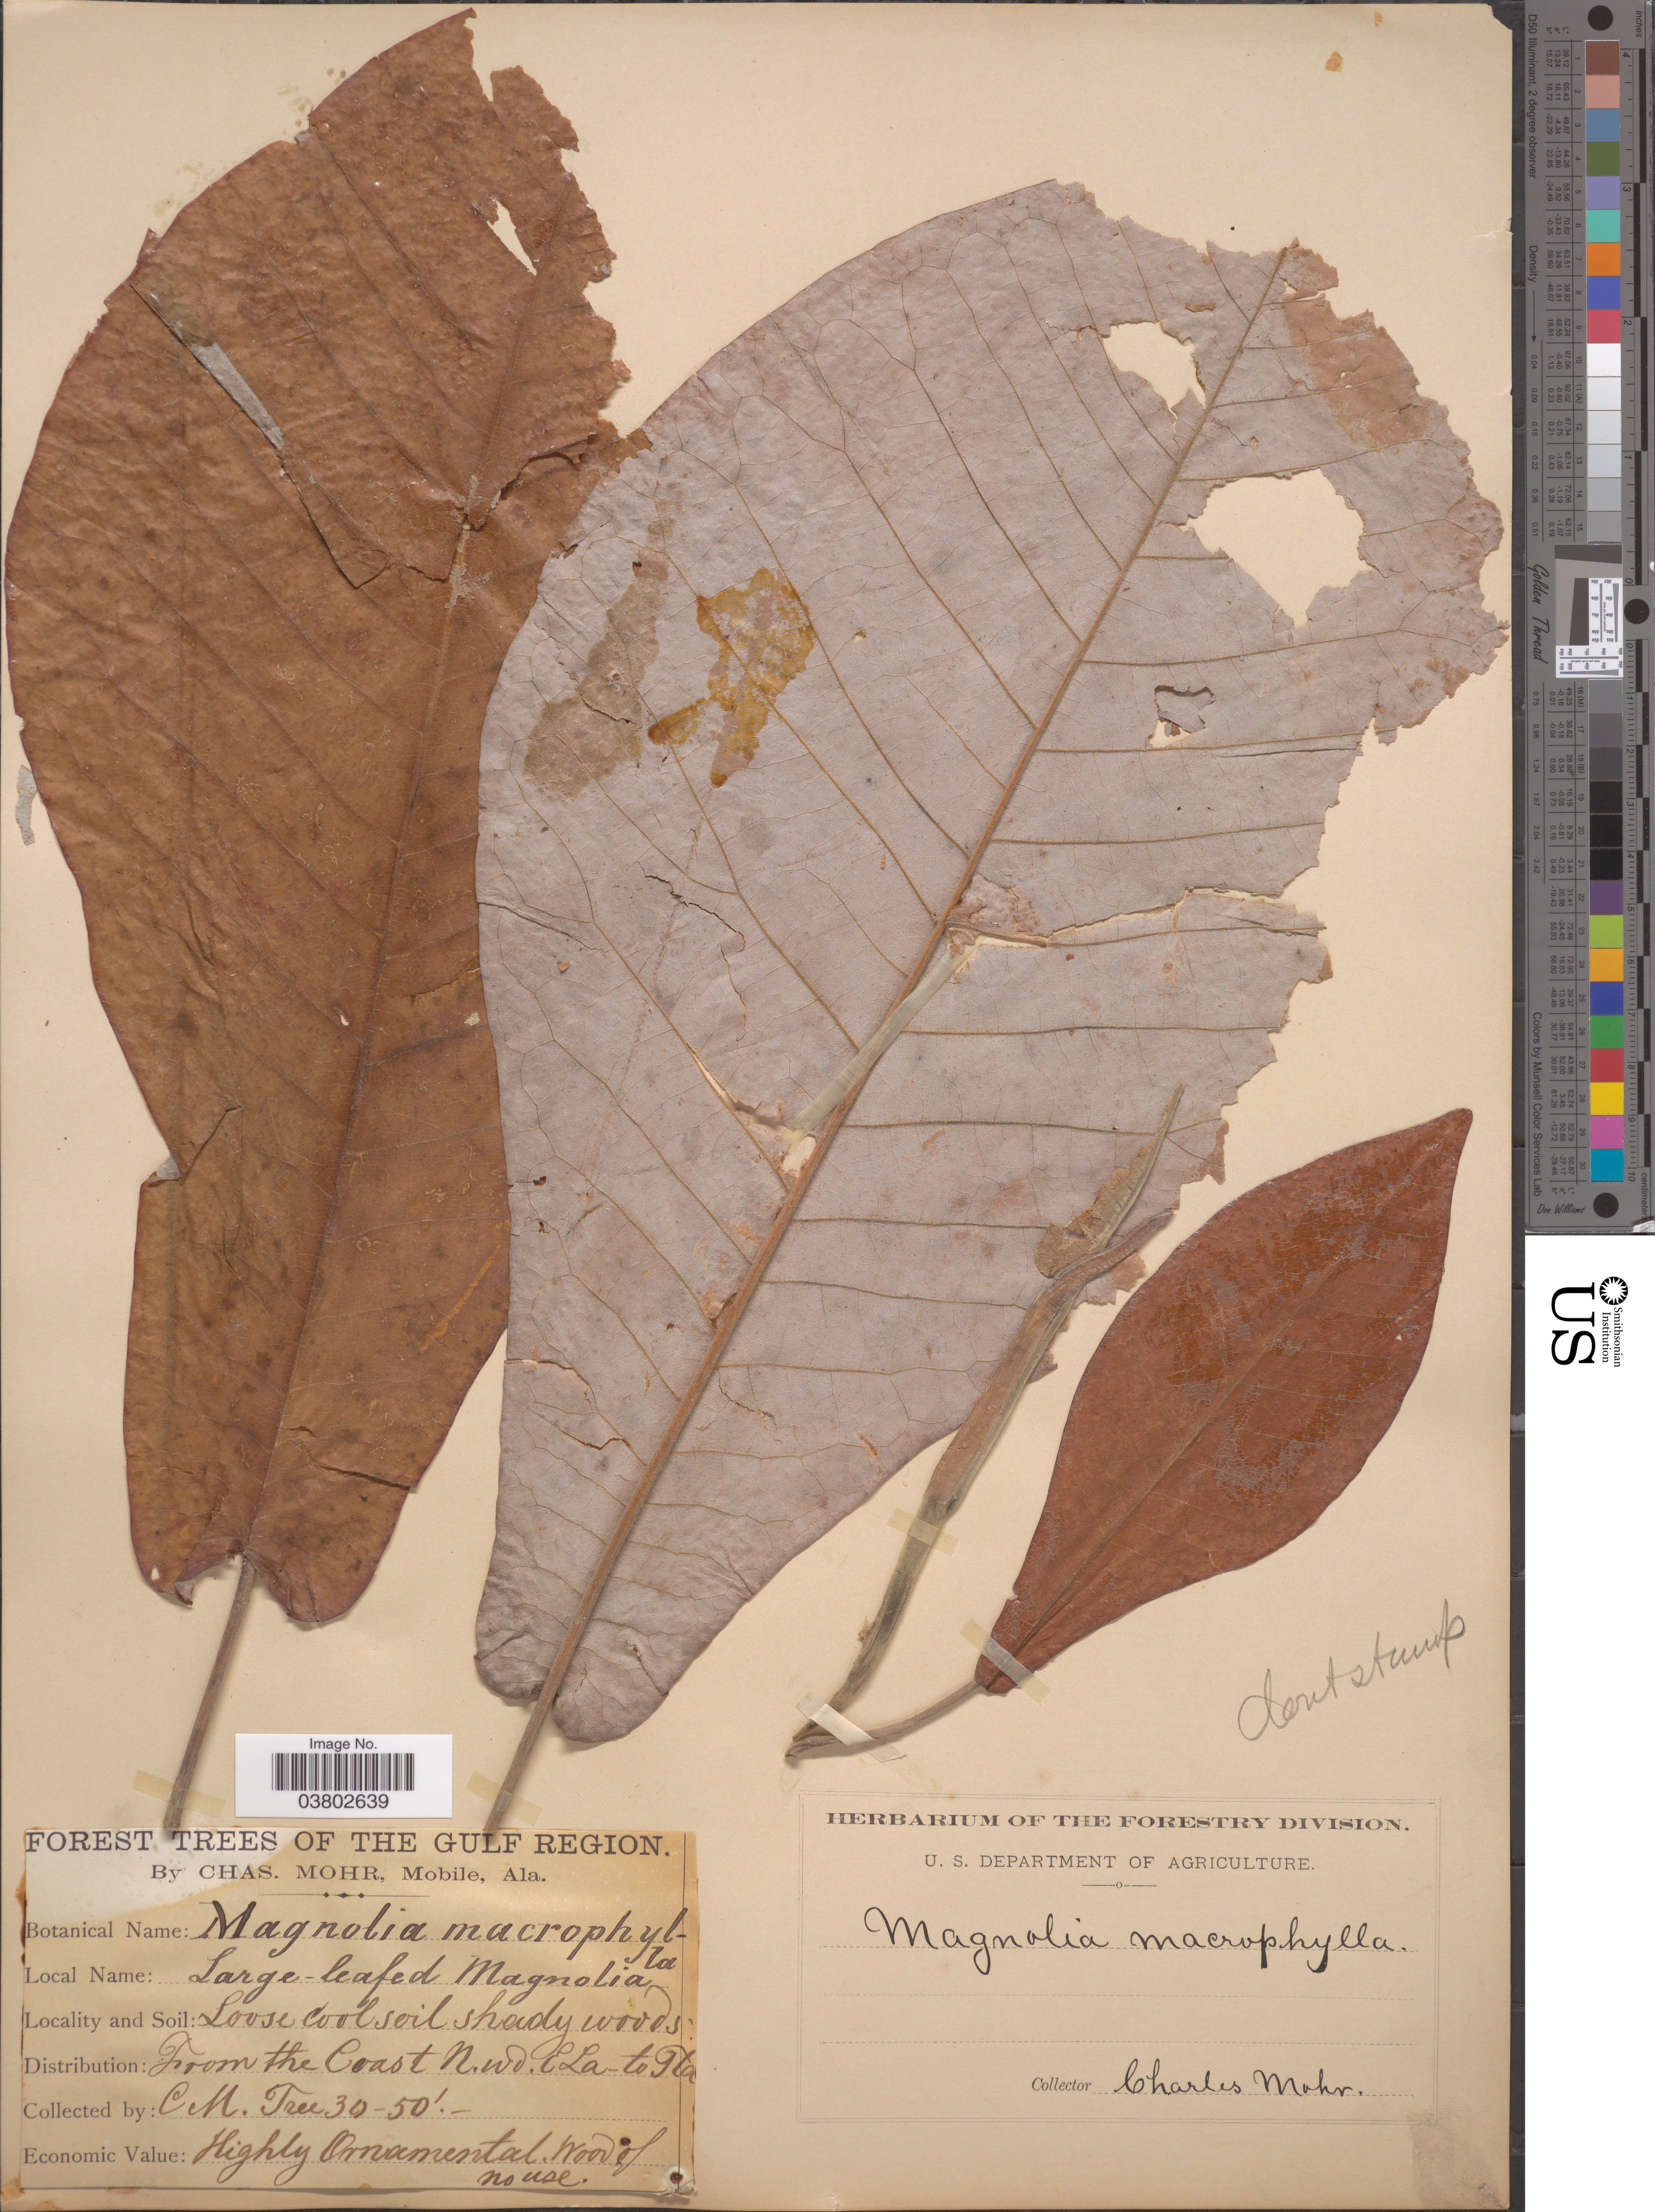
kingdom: Plantae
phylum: Tracheophyta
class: Magnoliopsida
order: Magnoliales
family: Magnoliaceae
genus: Magnolia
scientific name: Magnolia macrophylla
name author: Michx.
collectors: Mohr, C. T. (herbarium)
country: United States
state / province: Alabama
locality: The Gulf Region. From the Coast N.wd. E La - to Fla. [unsure placement]